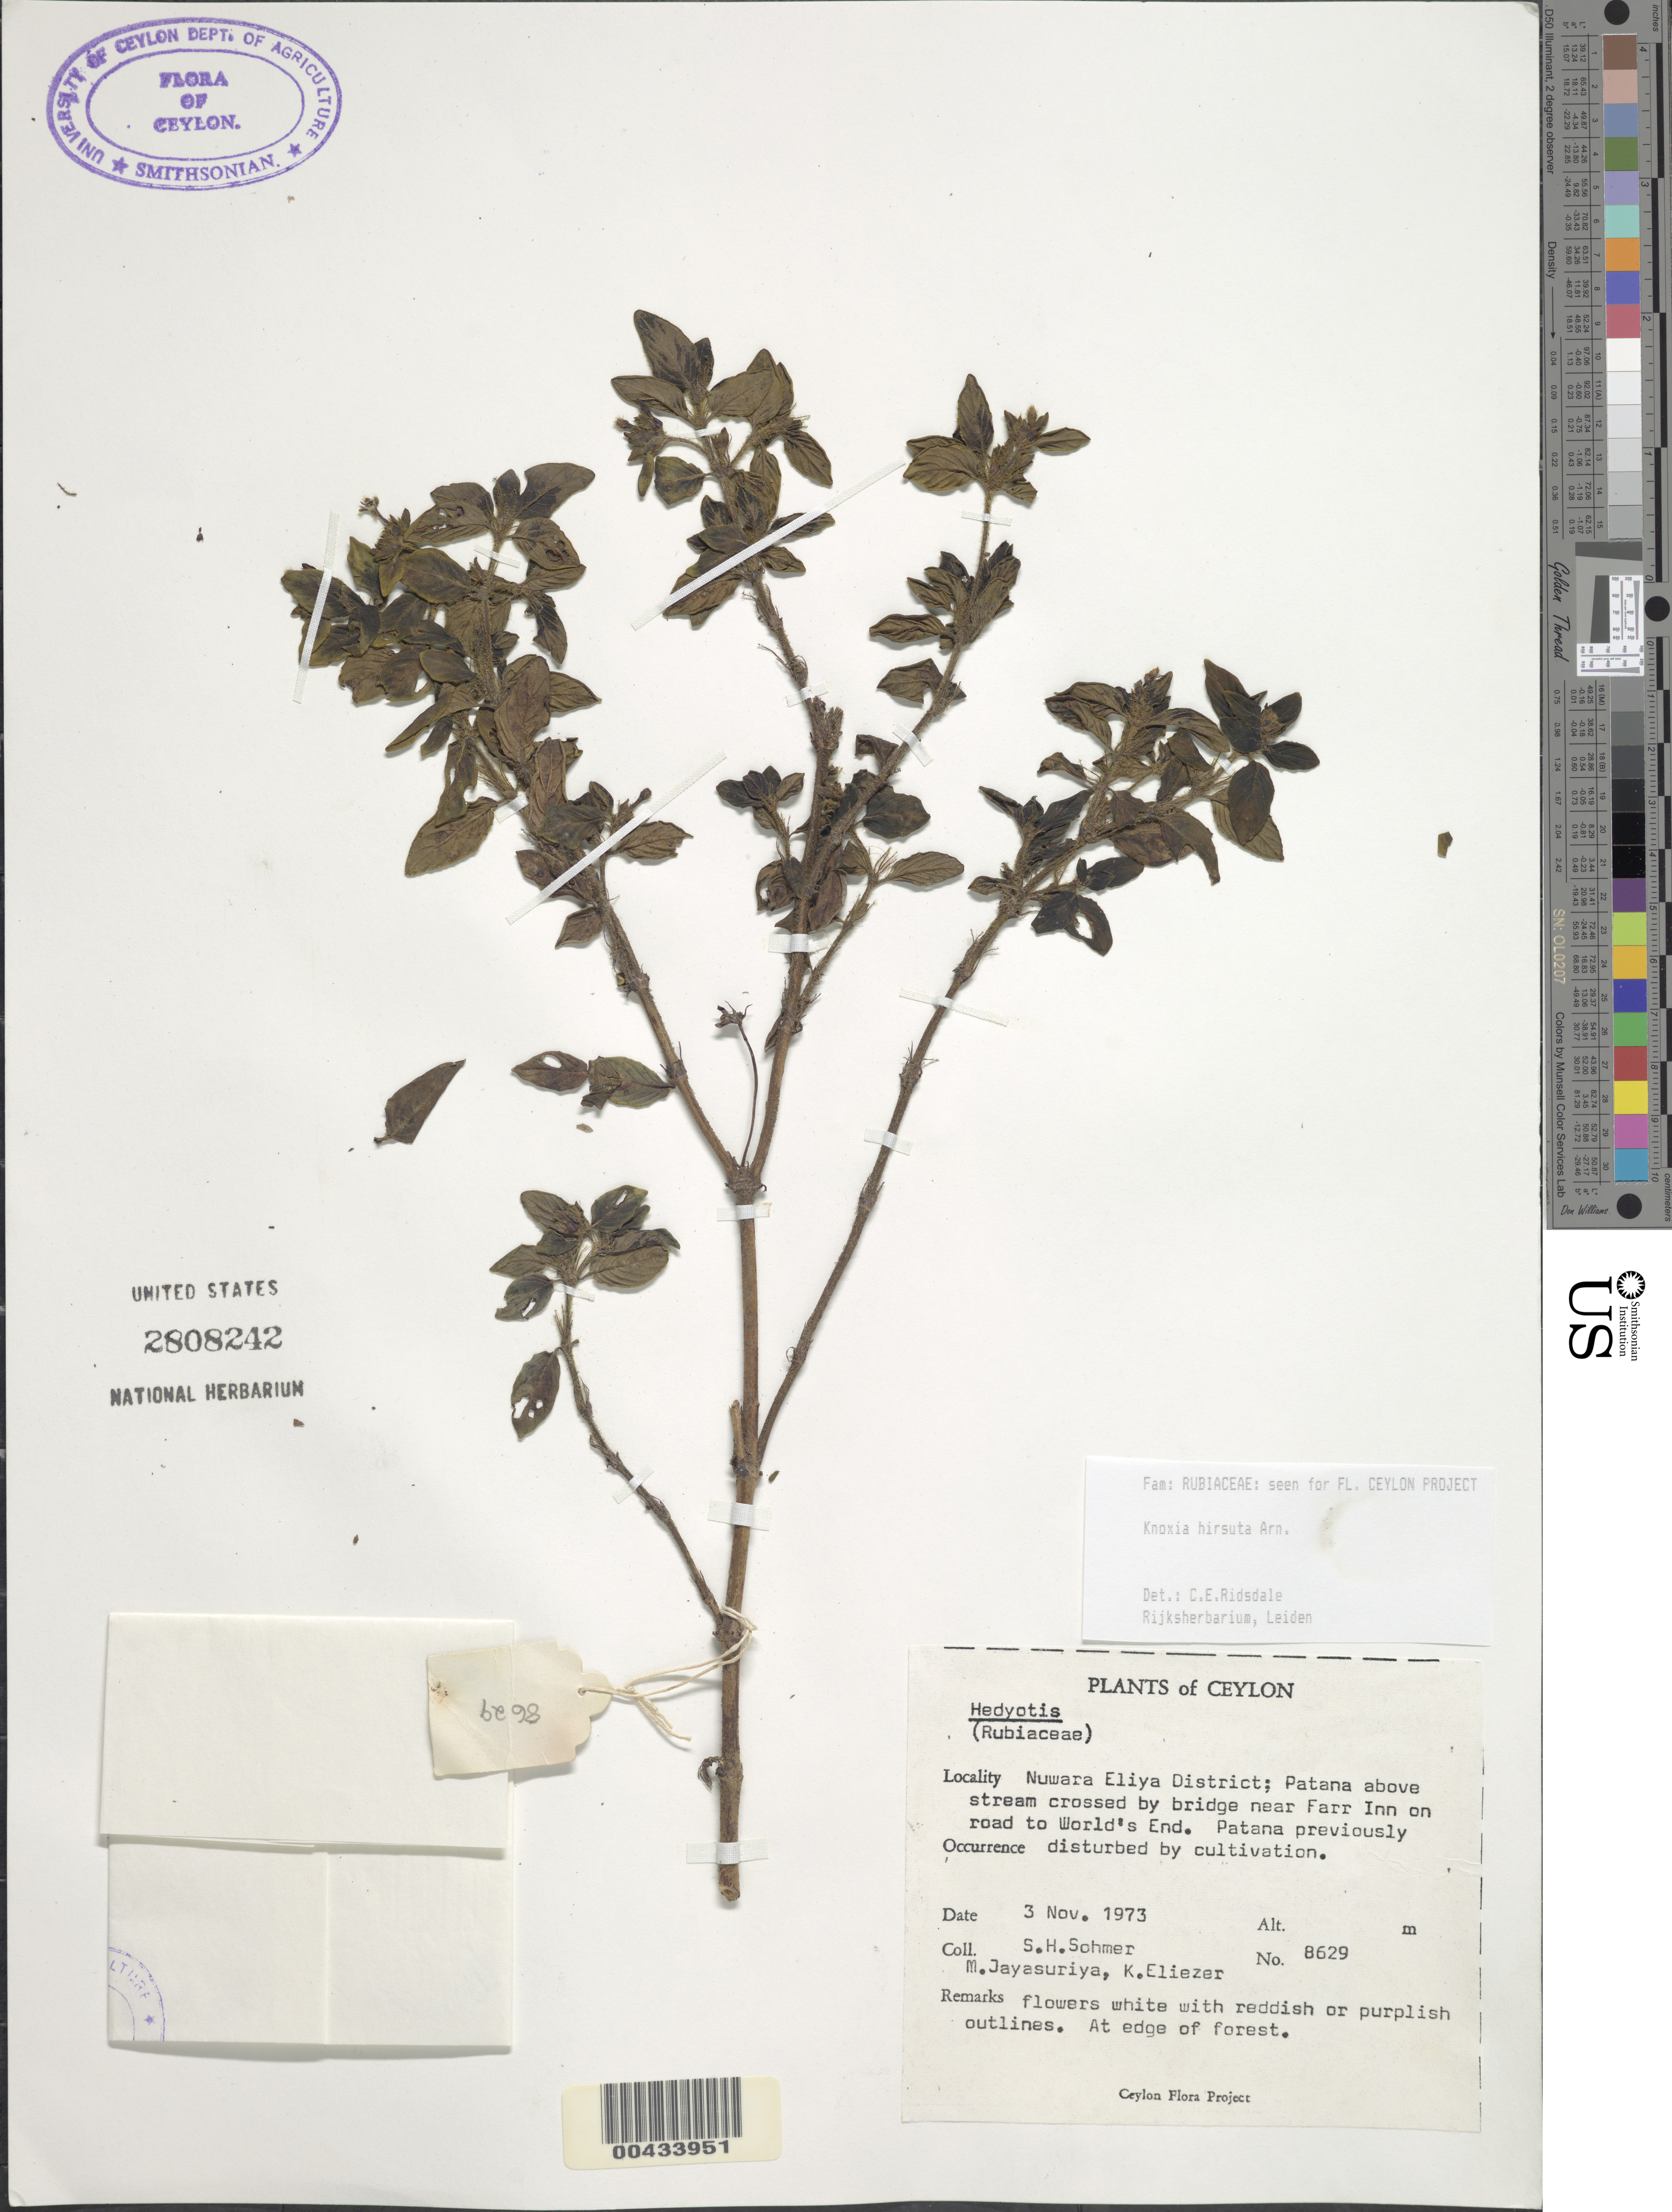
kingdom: Plantae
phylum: Tracheophyta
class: Magnoliopsida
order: Gentianales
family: Rubiaceae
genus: Knoxia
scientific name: Knoxia hirsuta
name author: Arn.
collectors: S. H. Sohmer, A. H. Jayasuriya & K. Eliezer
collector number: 8629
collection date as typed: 03 Nov 1973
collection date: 1973-11-03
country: Sri Lanka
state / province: Central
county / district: Nuwara Eliya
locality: Patana above stream crossed by bridge near Farr Inn on rd to World's End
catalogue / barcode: US 2808242